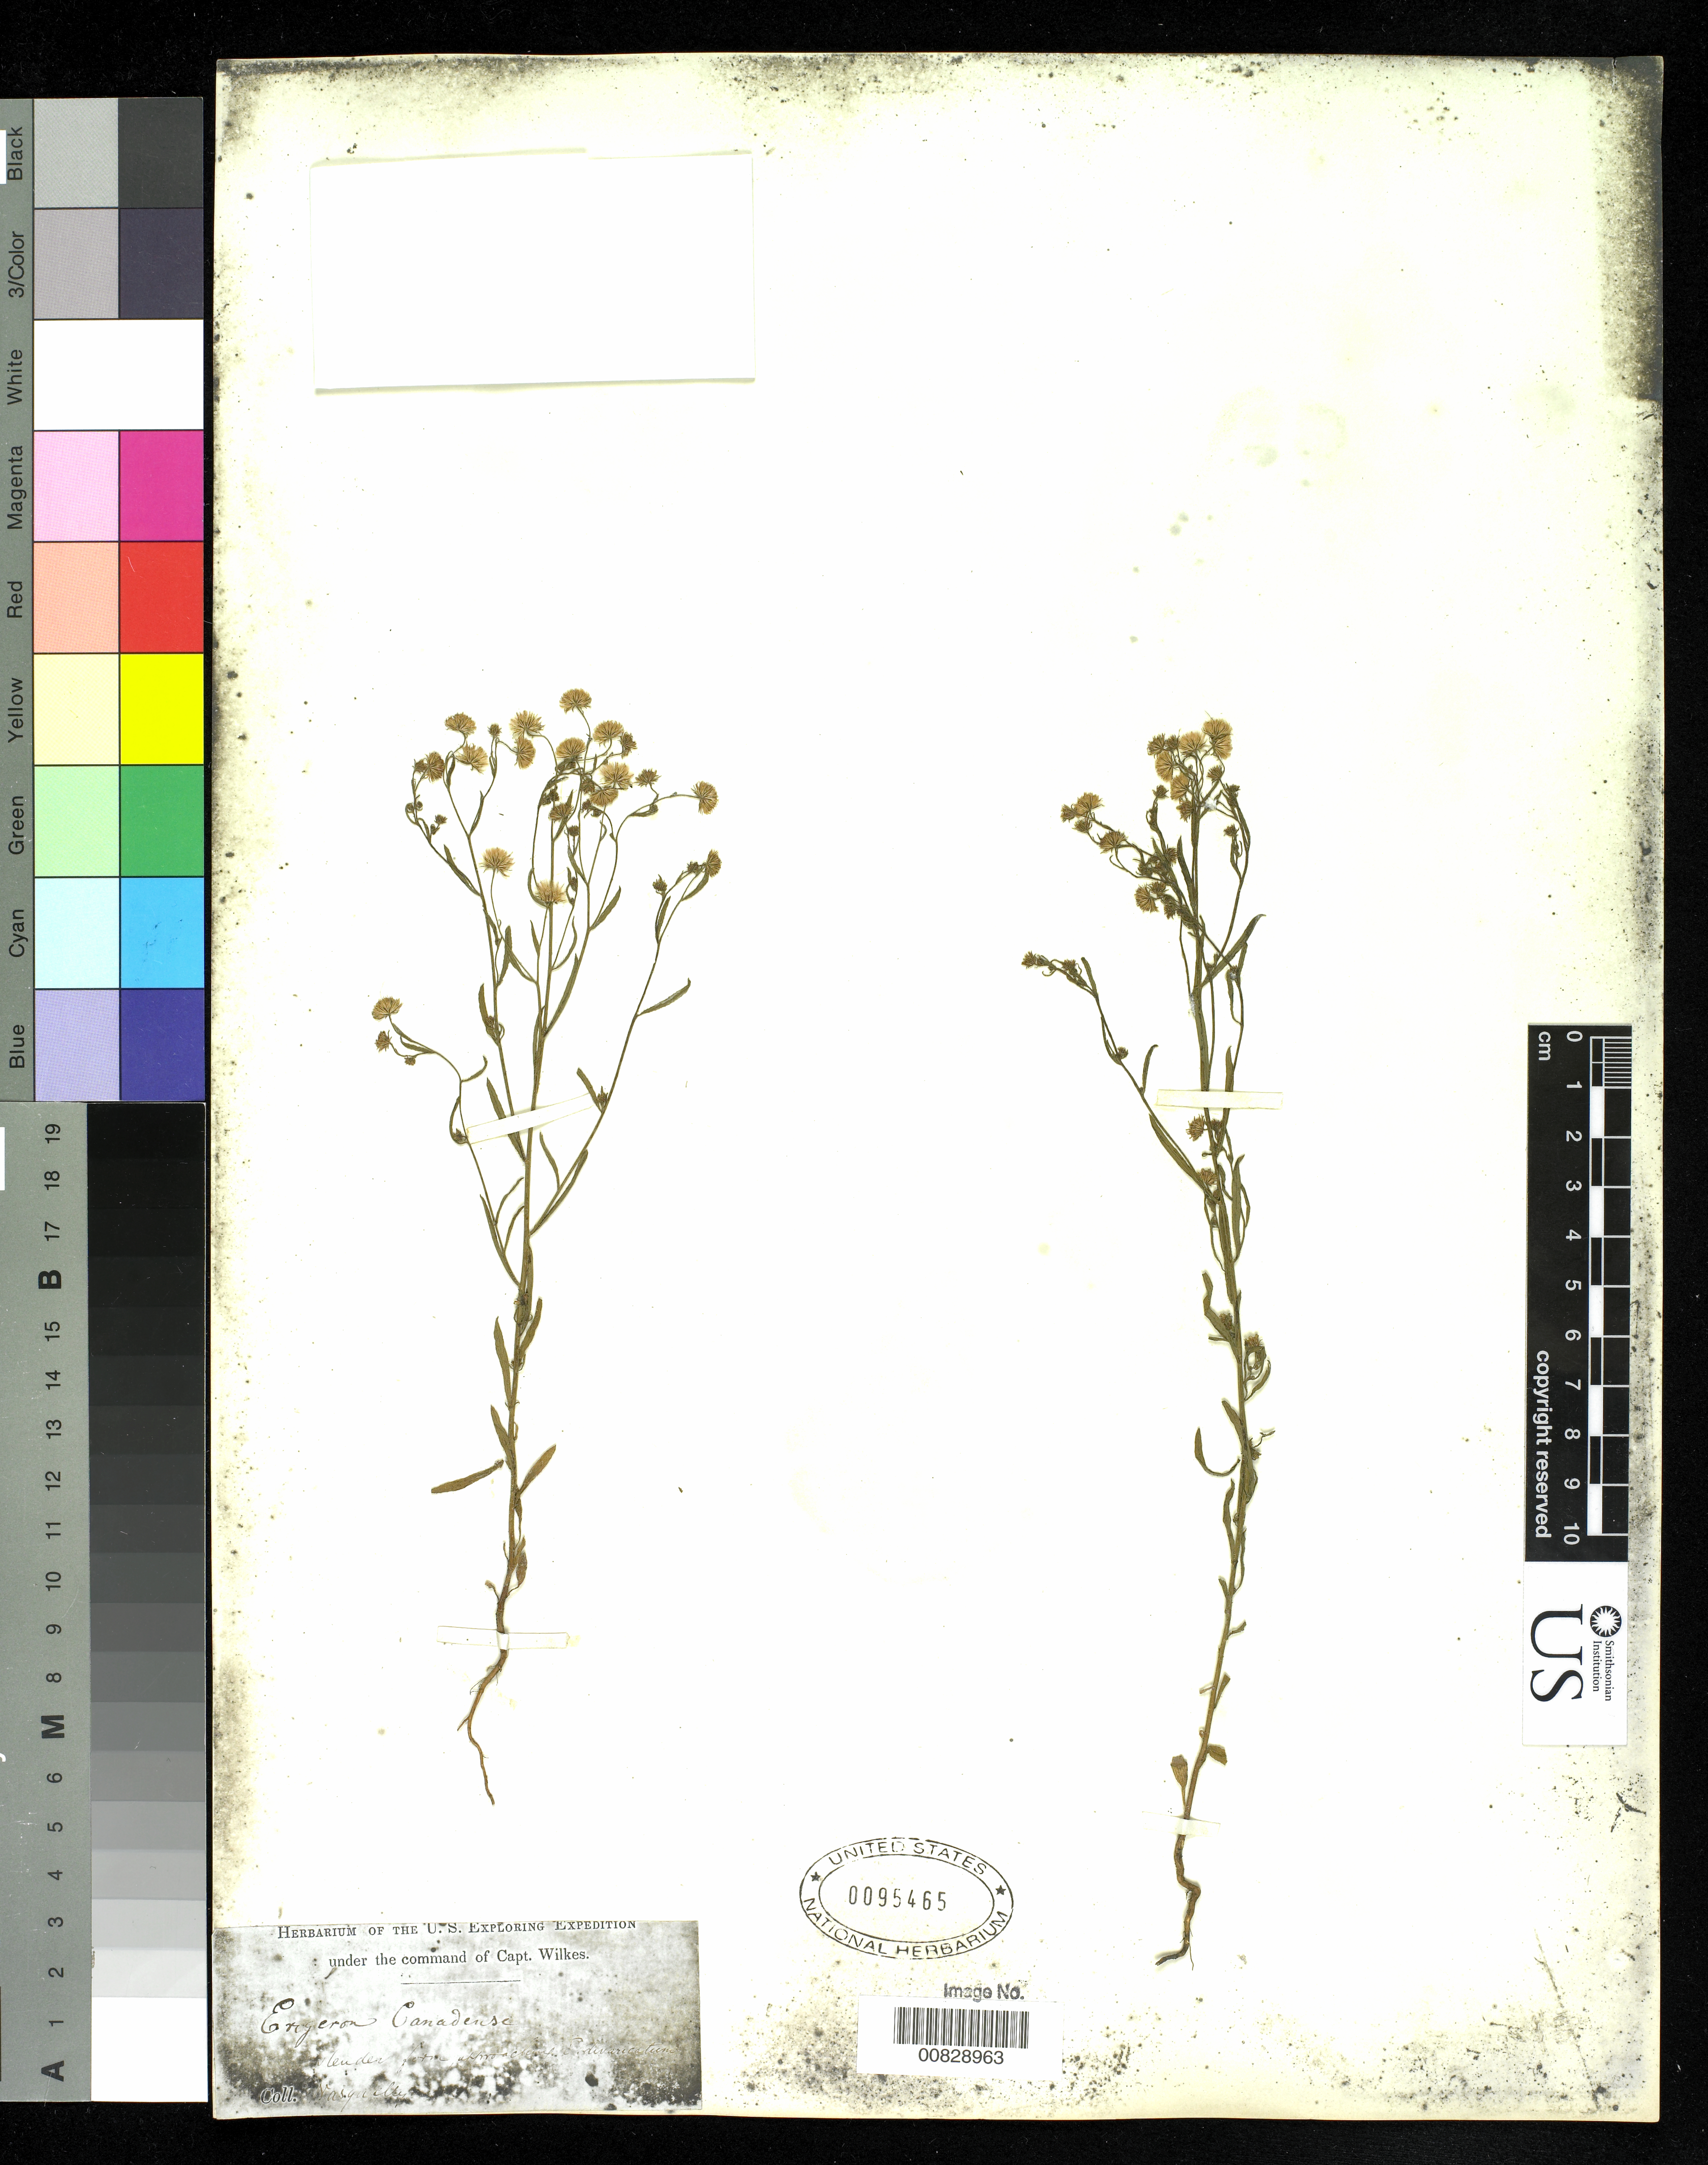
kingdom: Plantae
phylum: Tracheophyta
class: Magnoliopsida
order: Asterales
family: Asteraceae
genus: Conyza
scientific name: Conyza canadensis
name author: (L.) Cronq.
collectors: Wilkes Explor. Exped.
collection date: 1838/1842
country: United States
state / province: Washington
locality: Nasquelly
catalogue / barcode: US 95465